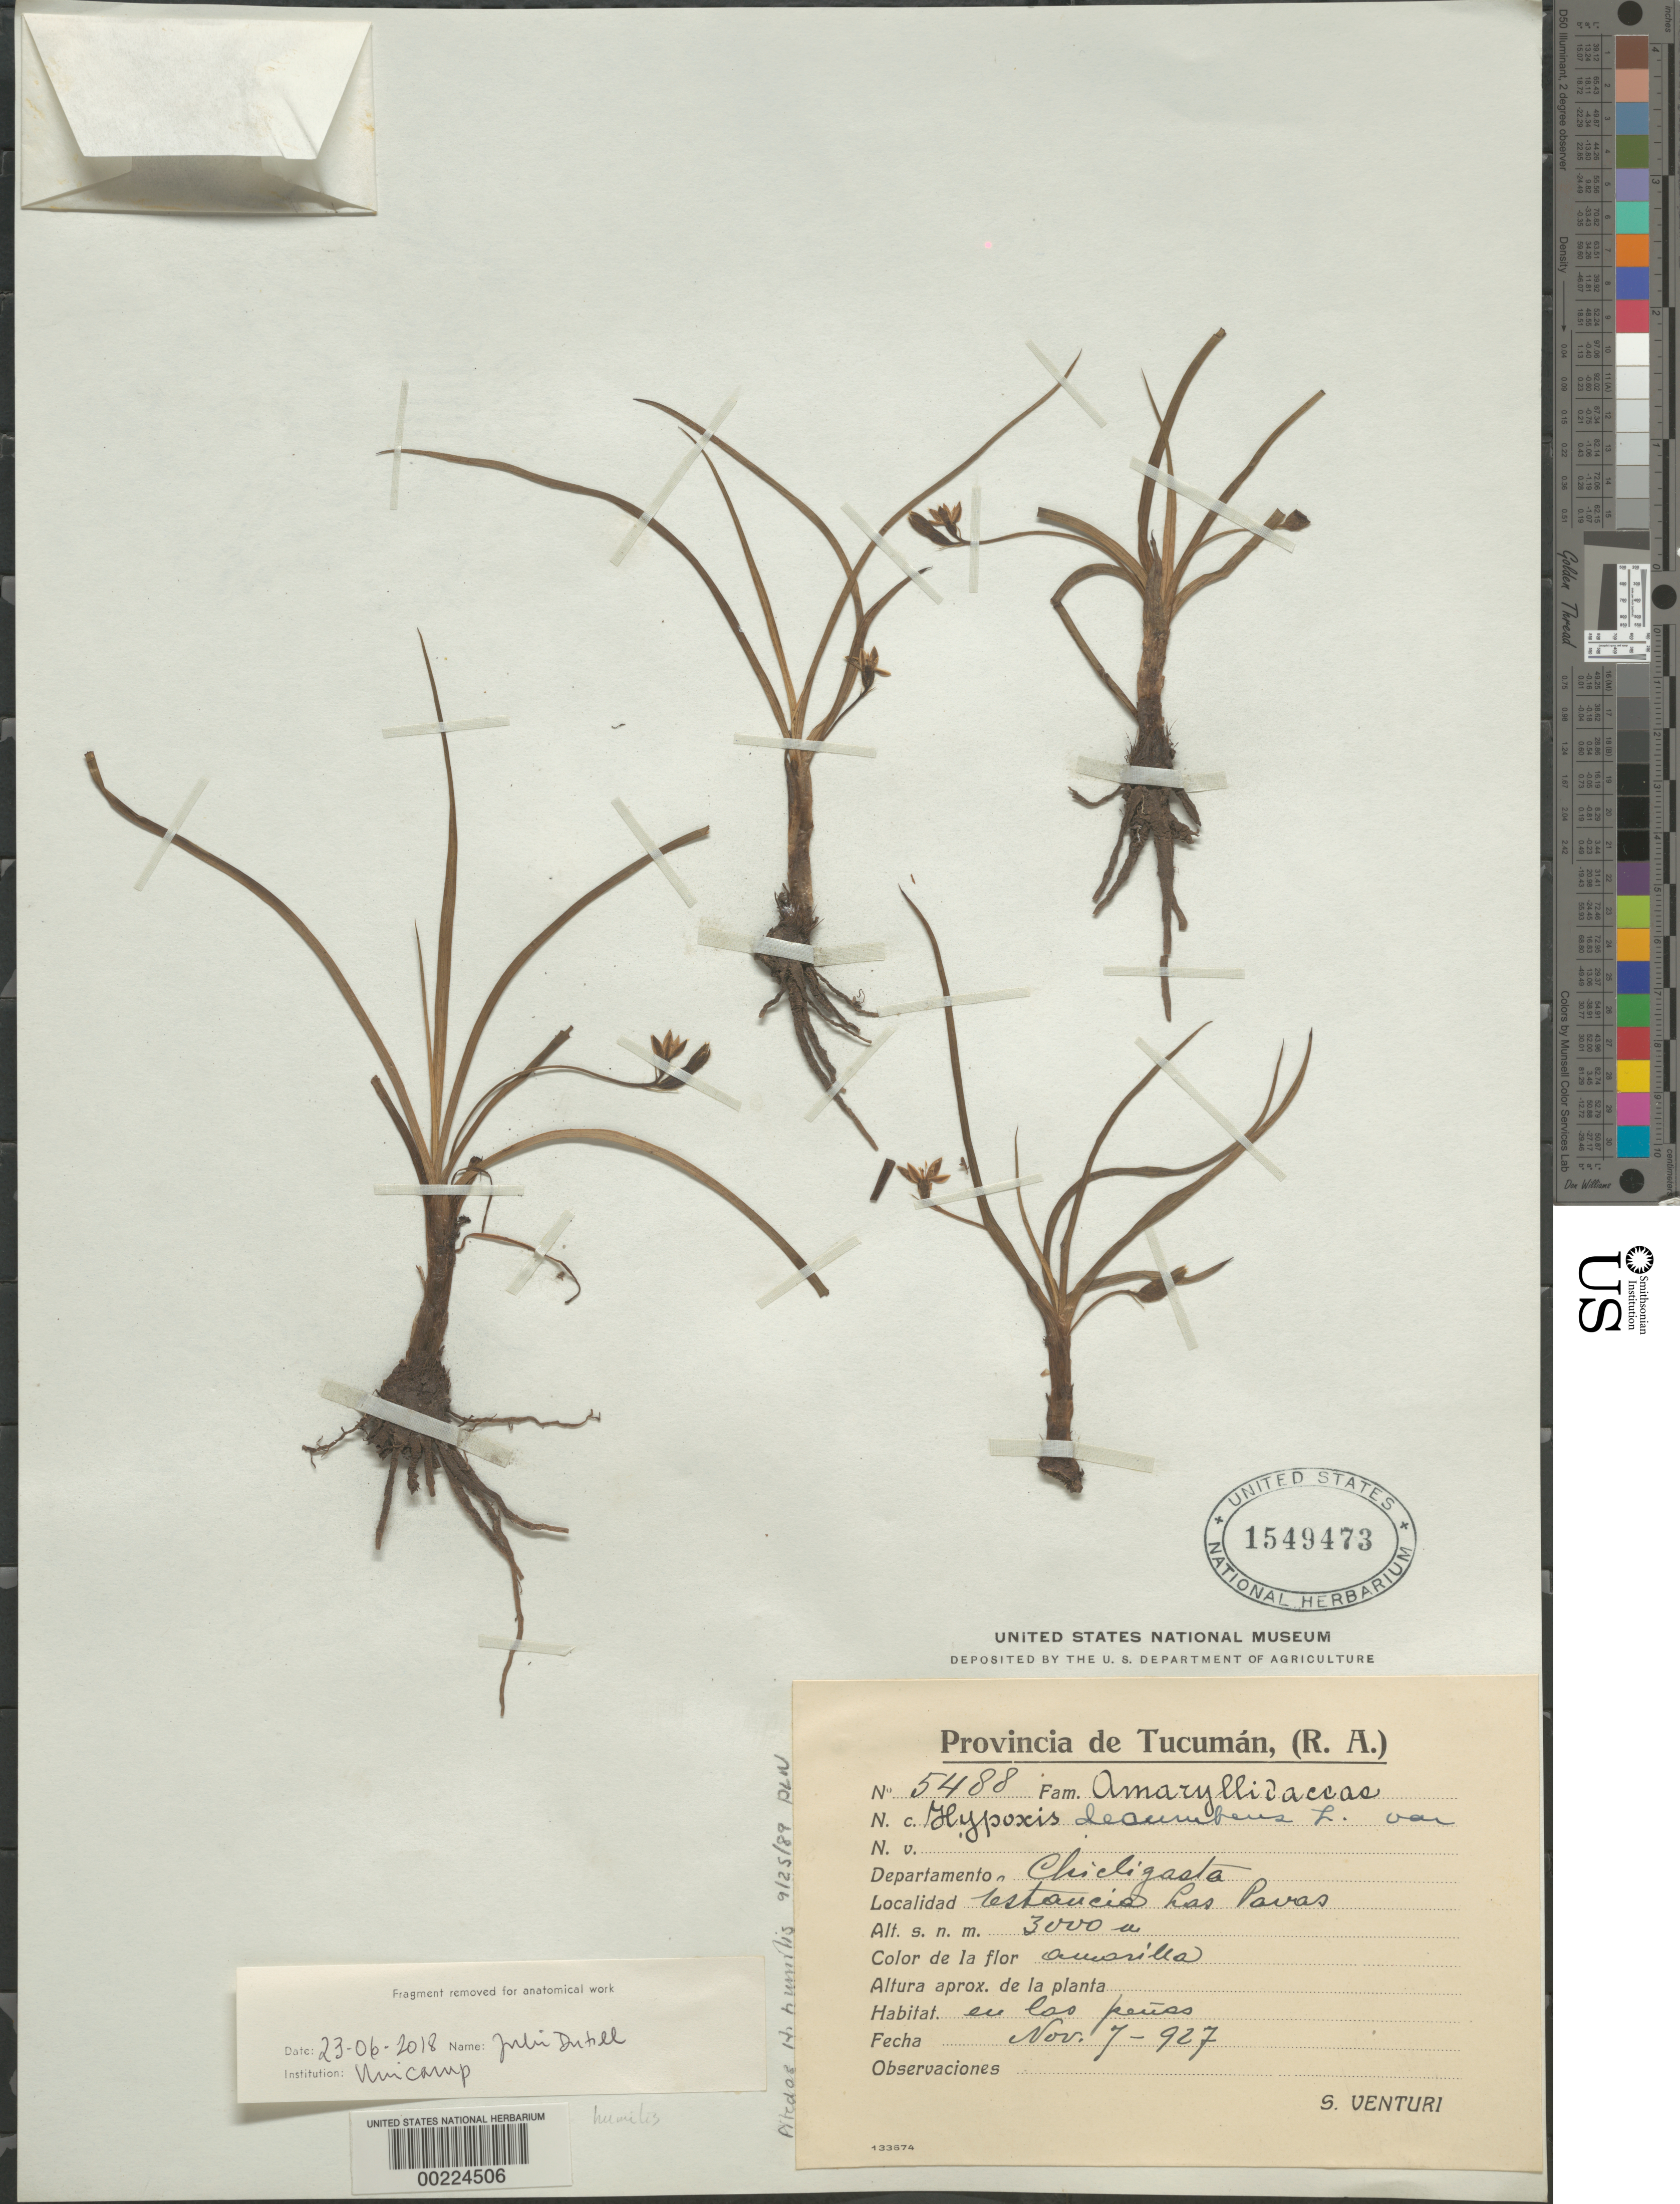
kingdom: Plantae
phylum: Tracheophyta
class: Liliopsida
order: Asparagales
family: Hypoxidaceae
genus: Hypoxis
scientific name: Hypoxis humilis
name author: Tharp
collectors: S. Venturi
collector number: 5488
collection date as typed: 07 Nov 1927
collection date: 1927-11-07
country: Argentina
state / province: Tucumán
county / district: Chicligasta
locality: Estancia las Pavas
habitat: Field / meadow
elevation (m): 3000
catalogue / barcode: US 1549473